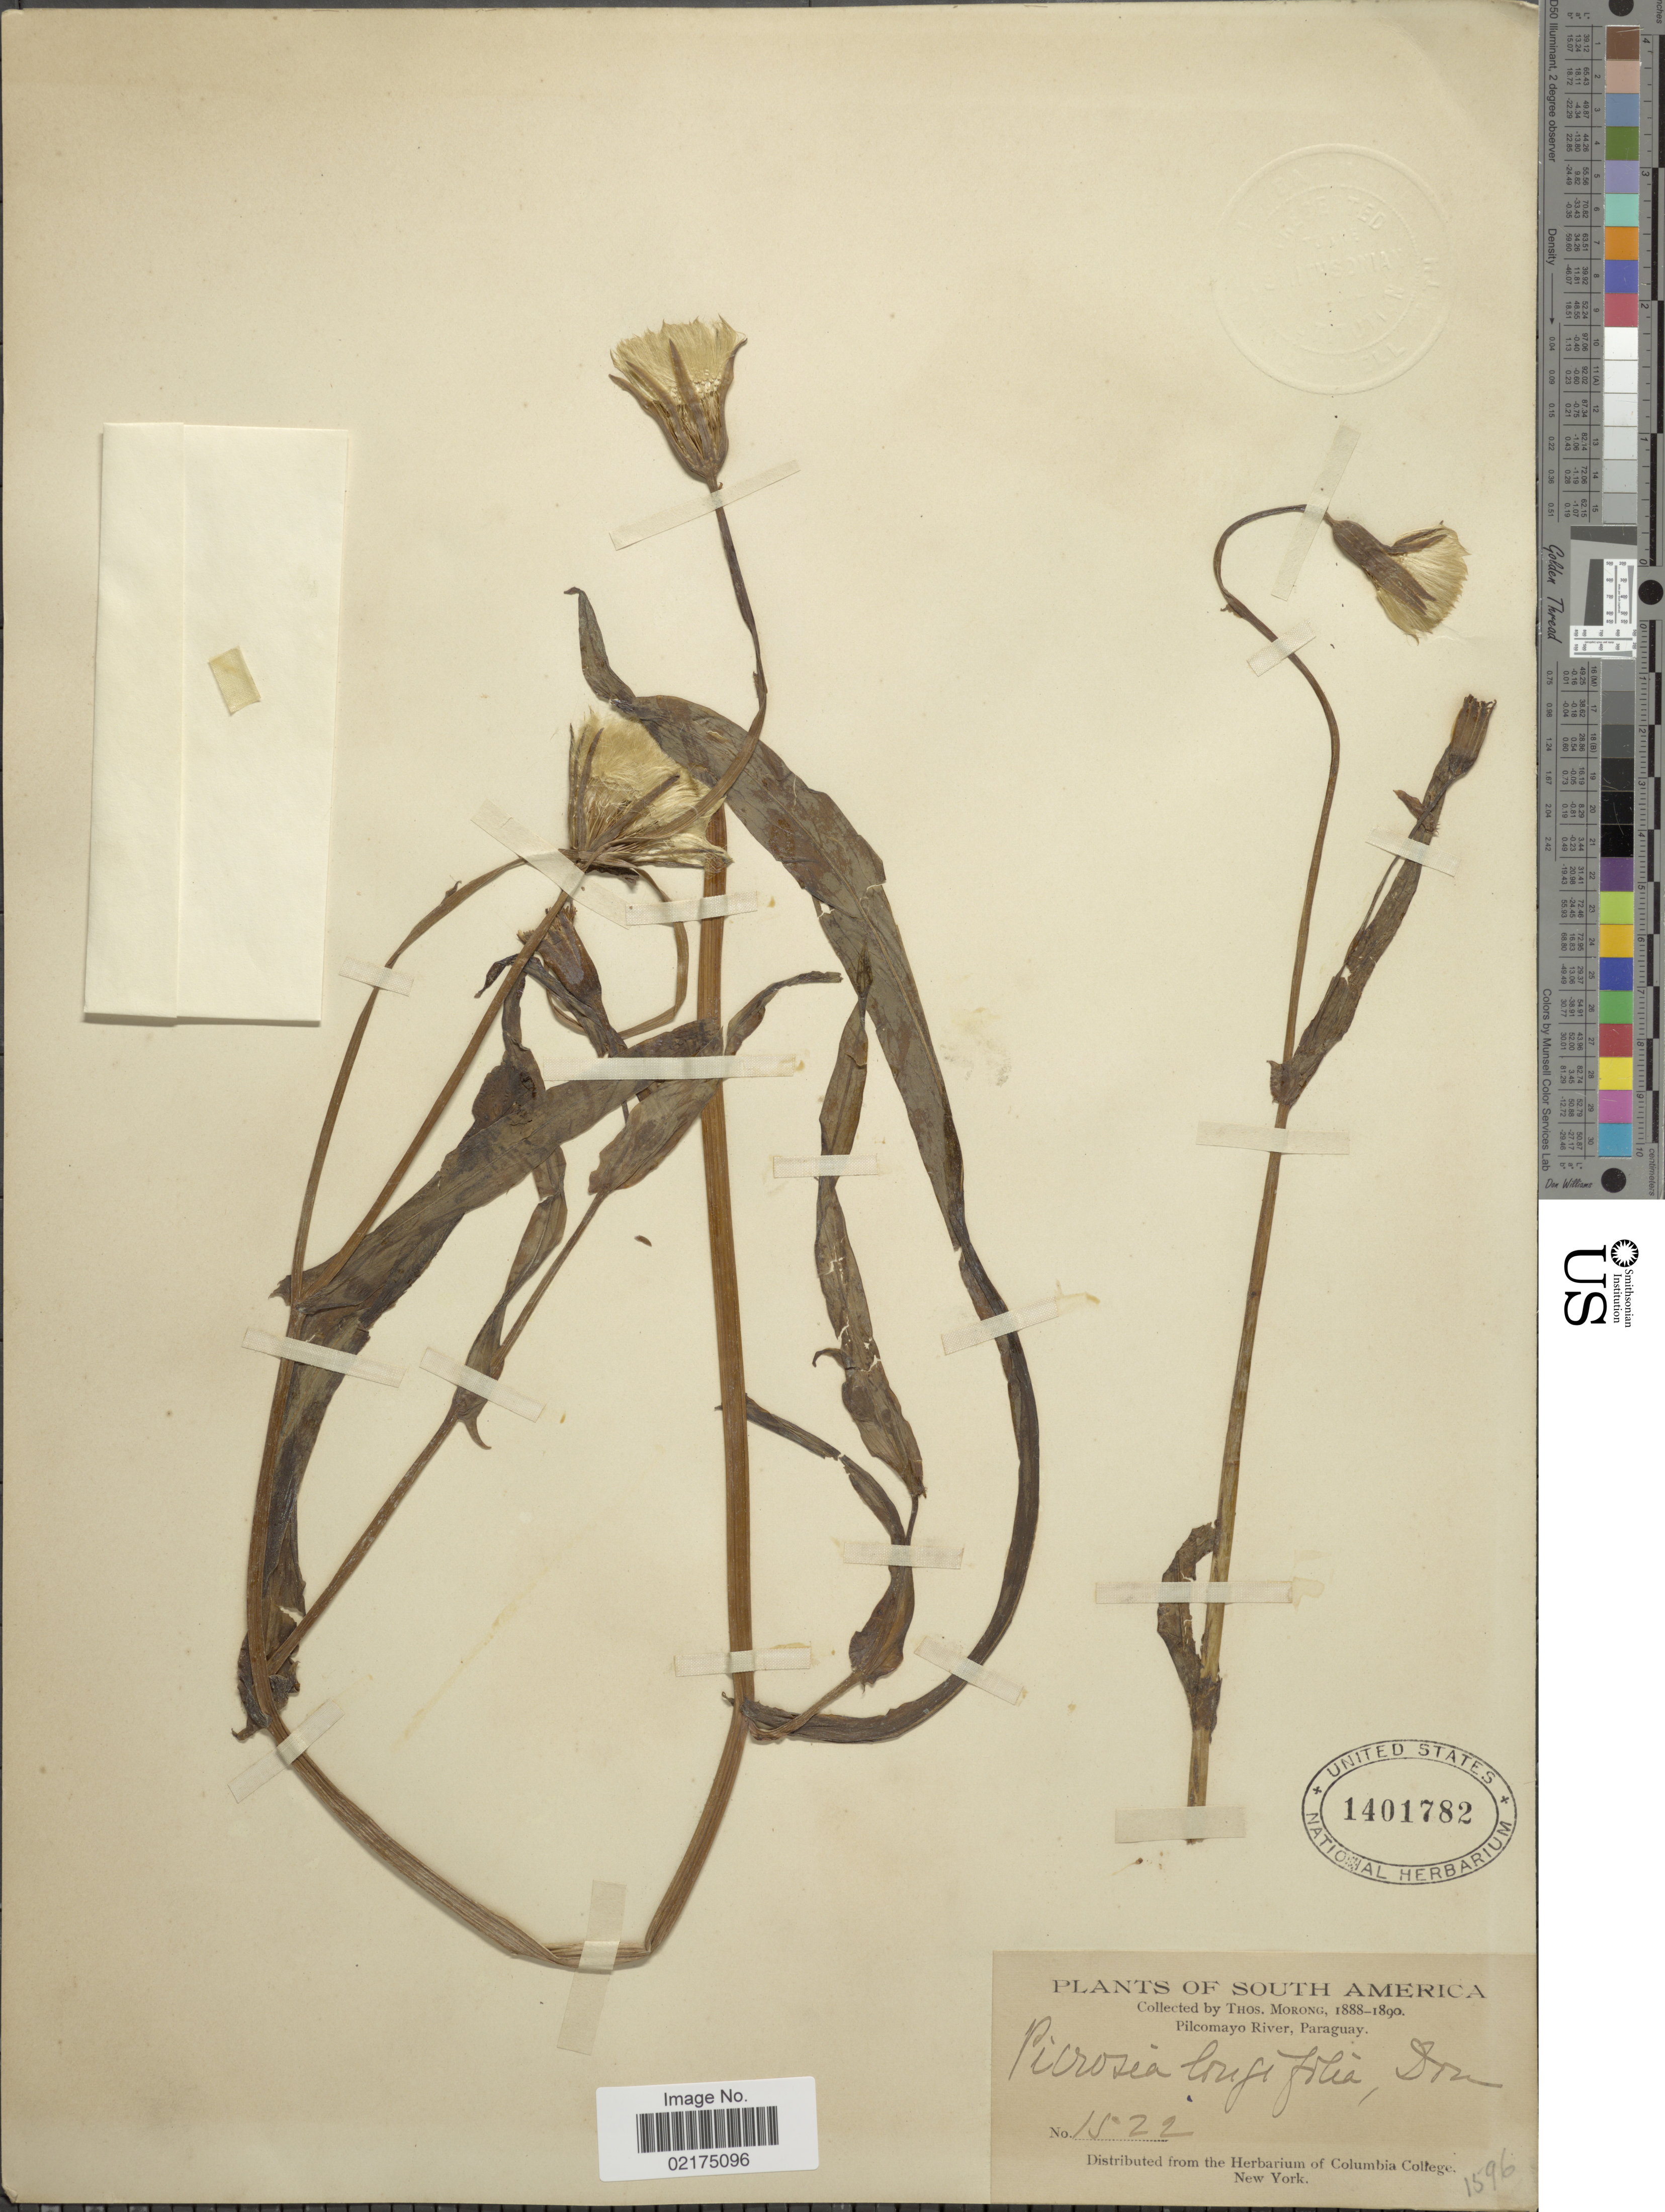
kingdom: Plantae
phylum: Tracheophyta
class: Magnoliopsida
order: Asterales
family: Asteraceae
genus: Picrosia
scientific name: Picrosia longifolia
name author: D. Don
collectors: ex herb. T. Morong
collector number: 1522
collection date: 1888/1890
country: Paraguay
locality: Pilcomayo River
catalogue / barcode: US 1401782